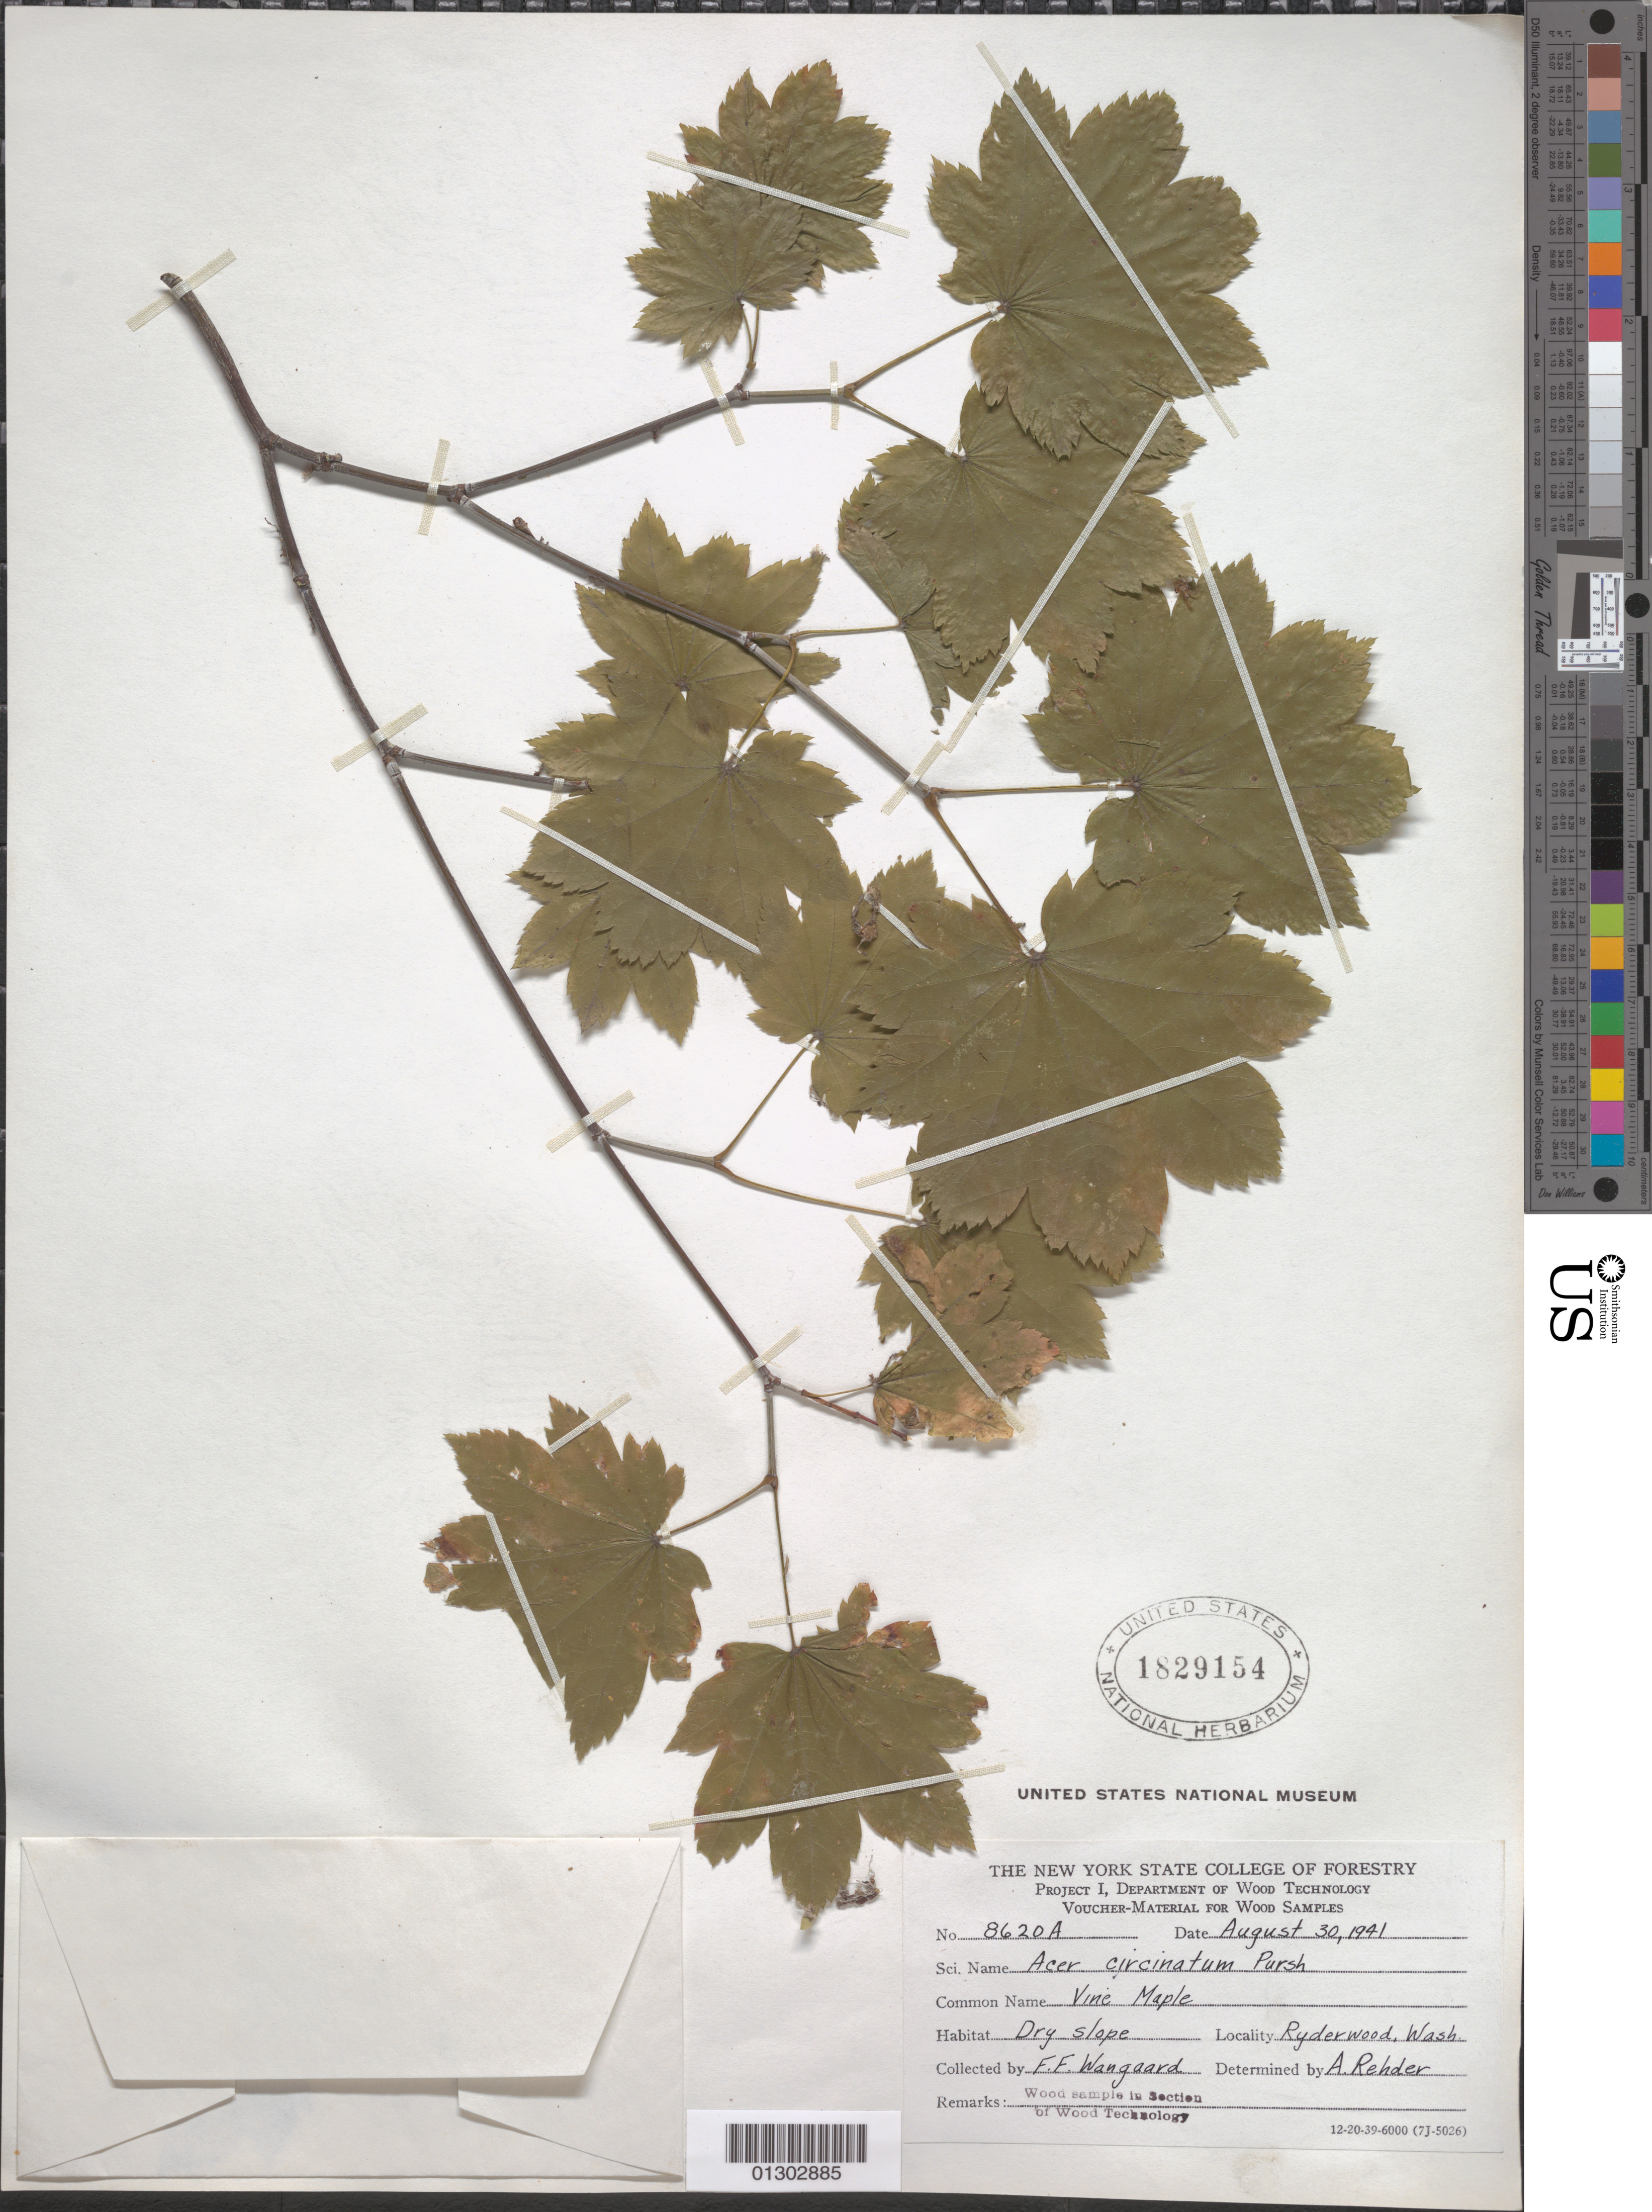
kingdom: Plantae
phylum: Tracheophyta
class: Magnoliopsida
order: Sapindales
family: Sapindaceae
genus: Acer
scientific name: Acer circinatum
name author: Pursh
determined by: Rehder, Alfred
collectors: F. Wangaard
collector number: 8620A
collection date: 1941-08-30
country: United States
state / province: Washington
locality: Ryderwood.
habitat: Dry slope.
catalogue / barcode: US 1829154